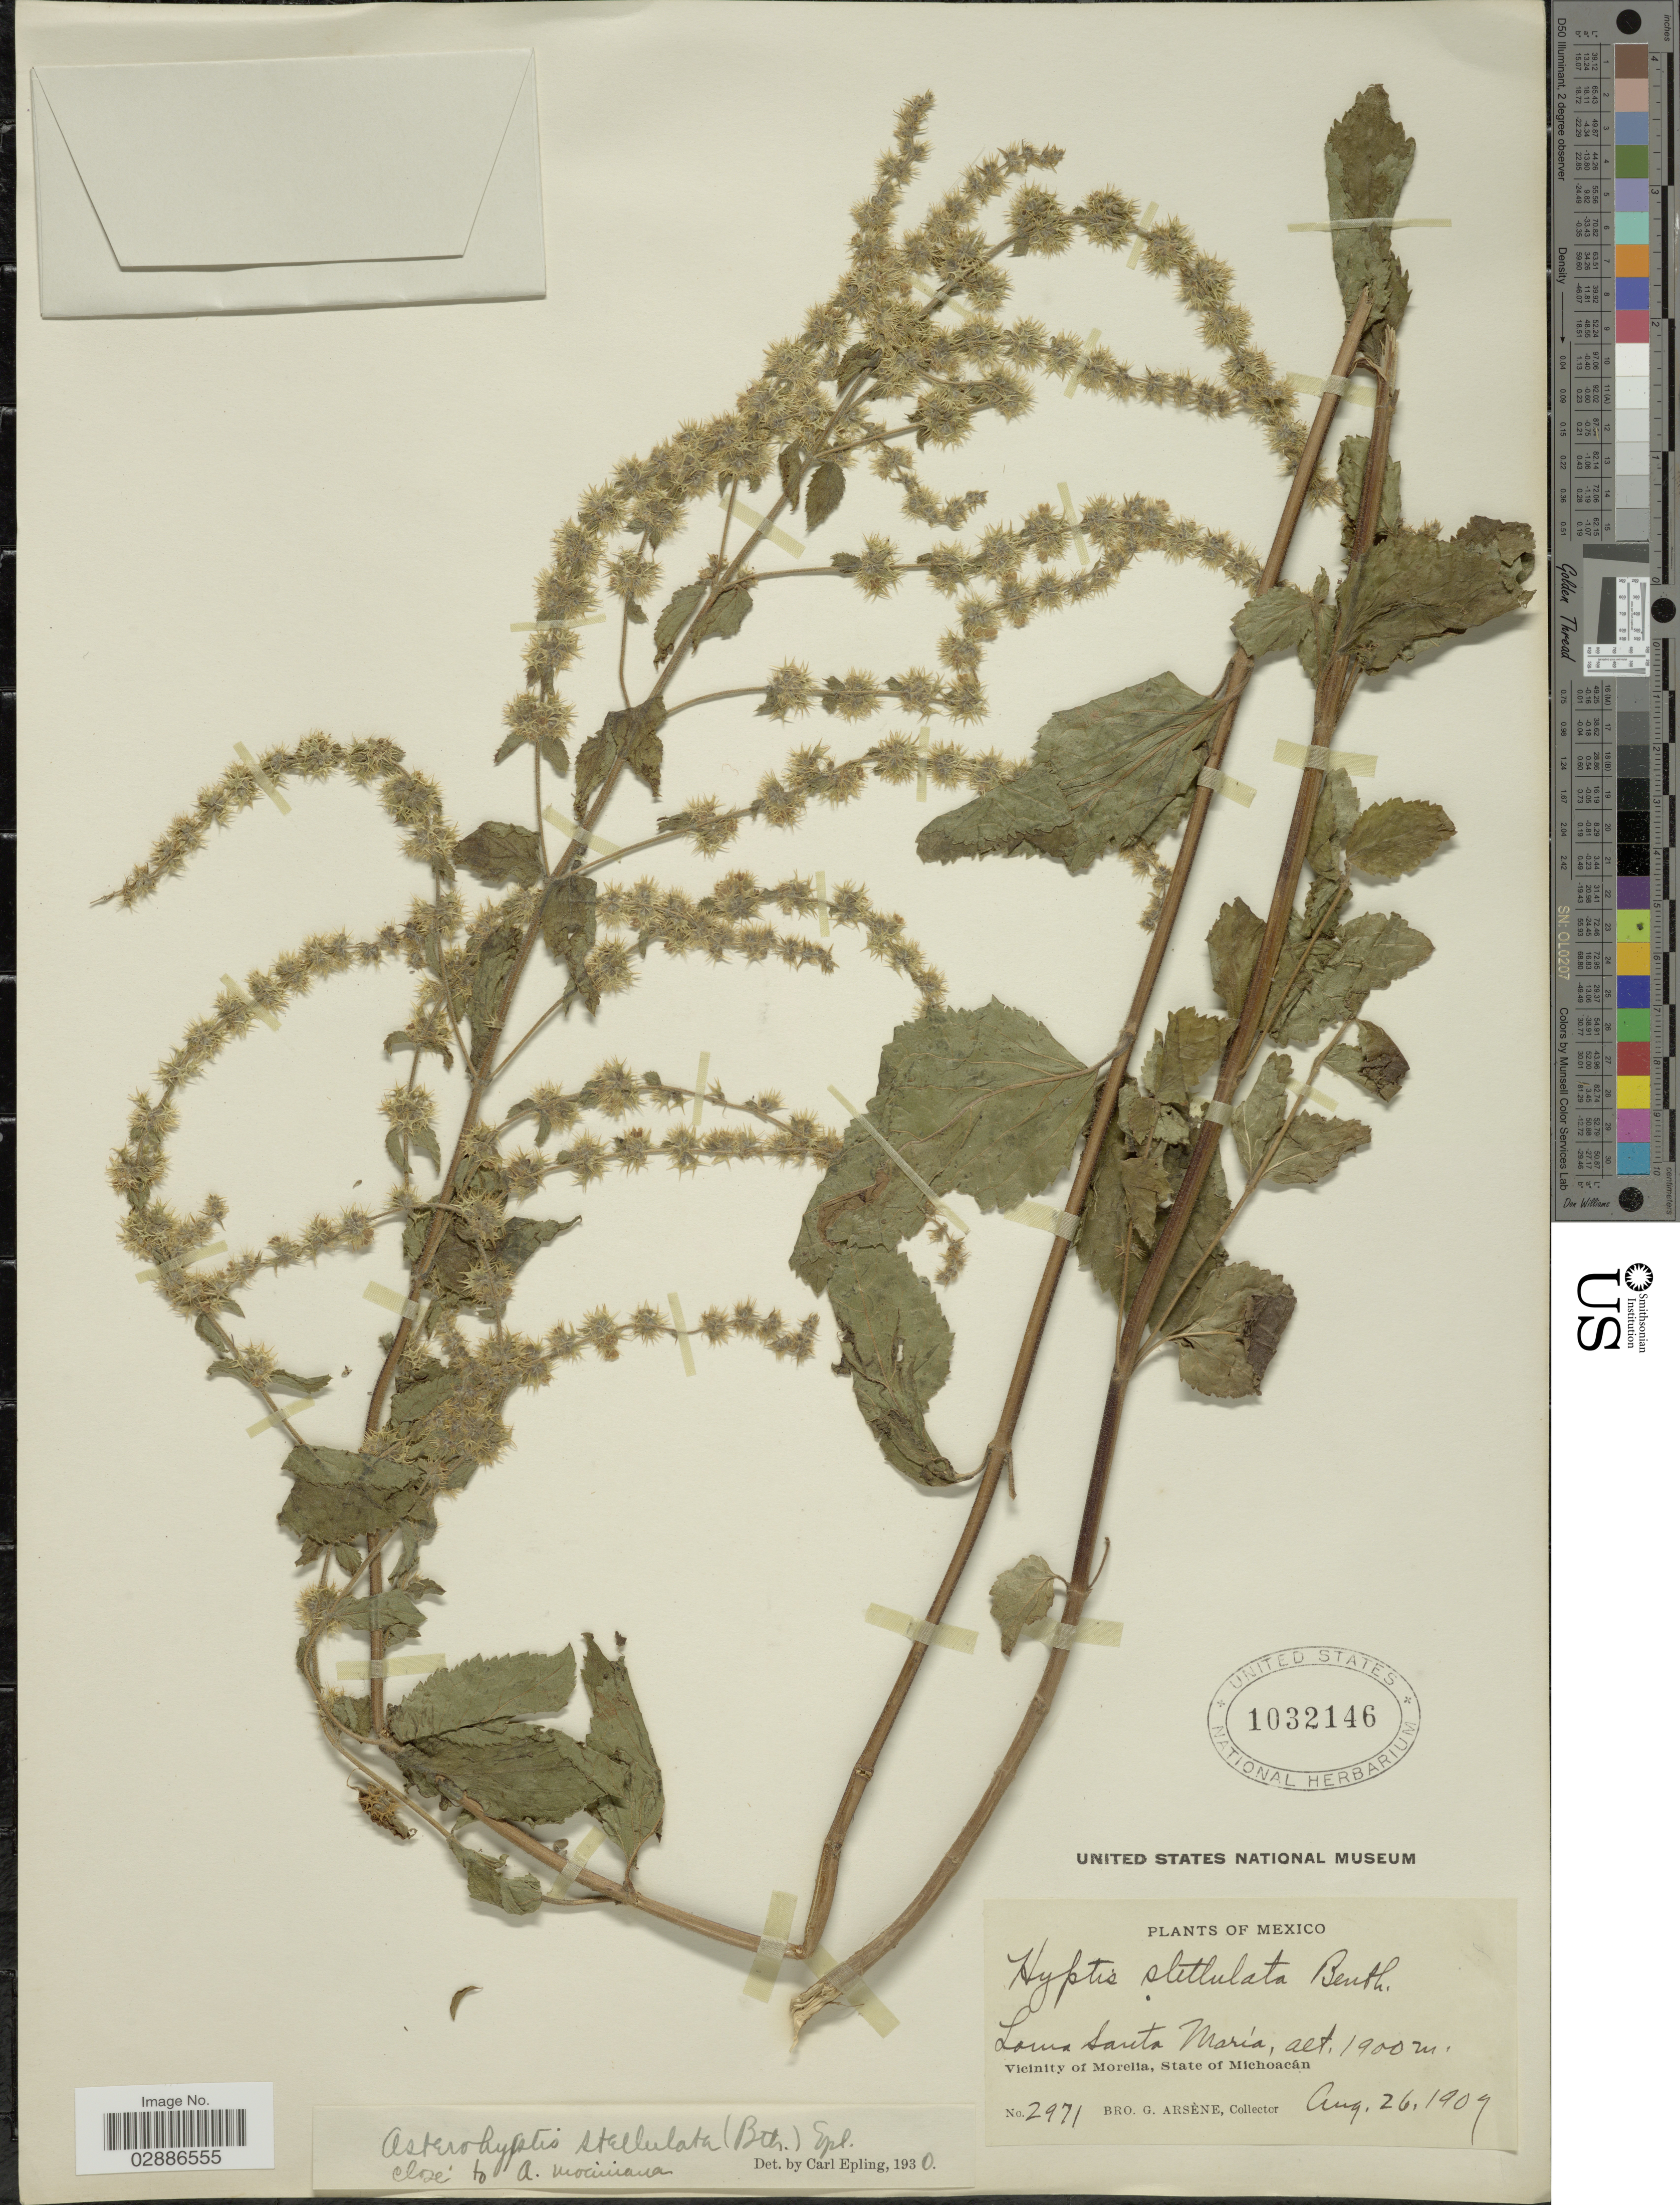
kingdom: Plantae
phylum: Tracheophyta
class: Magnoliopsida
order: Lamiales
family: Lamiaceae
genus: Asterohyptis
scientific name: Asterohyptis stellulata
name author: (Benth.) Epling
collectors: Bro. G. Arsène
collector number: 2971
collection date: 1909-08-26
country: Mexico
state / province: Michoacán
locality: Loma Santa María, Vicinity of Morelia, State of Michoacán.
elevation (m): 1900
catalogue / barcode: US 1032146